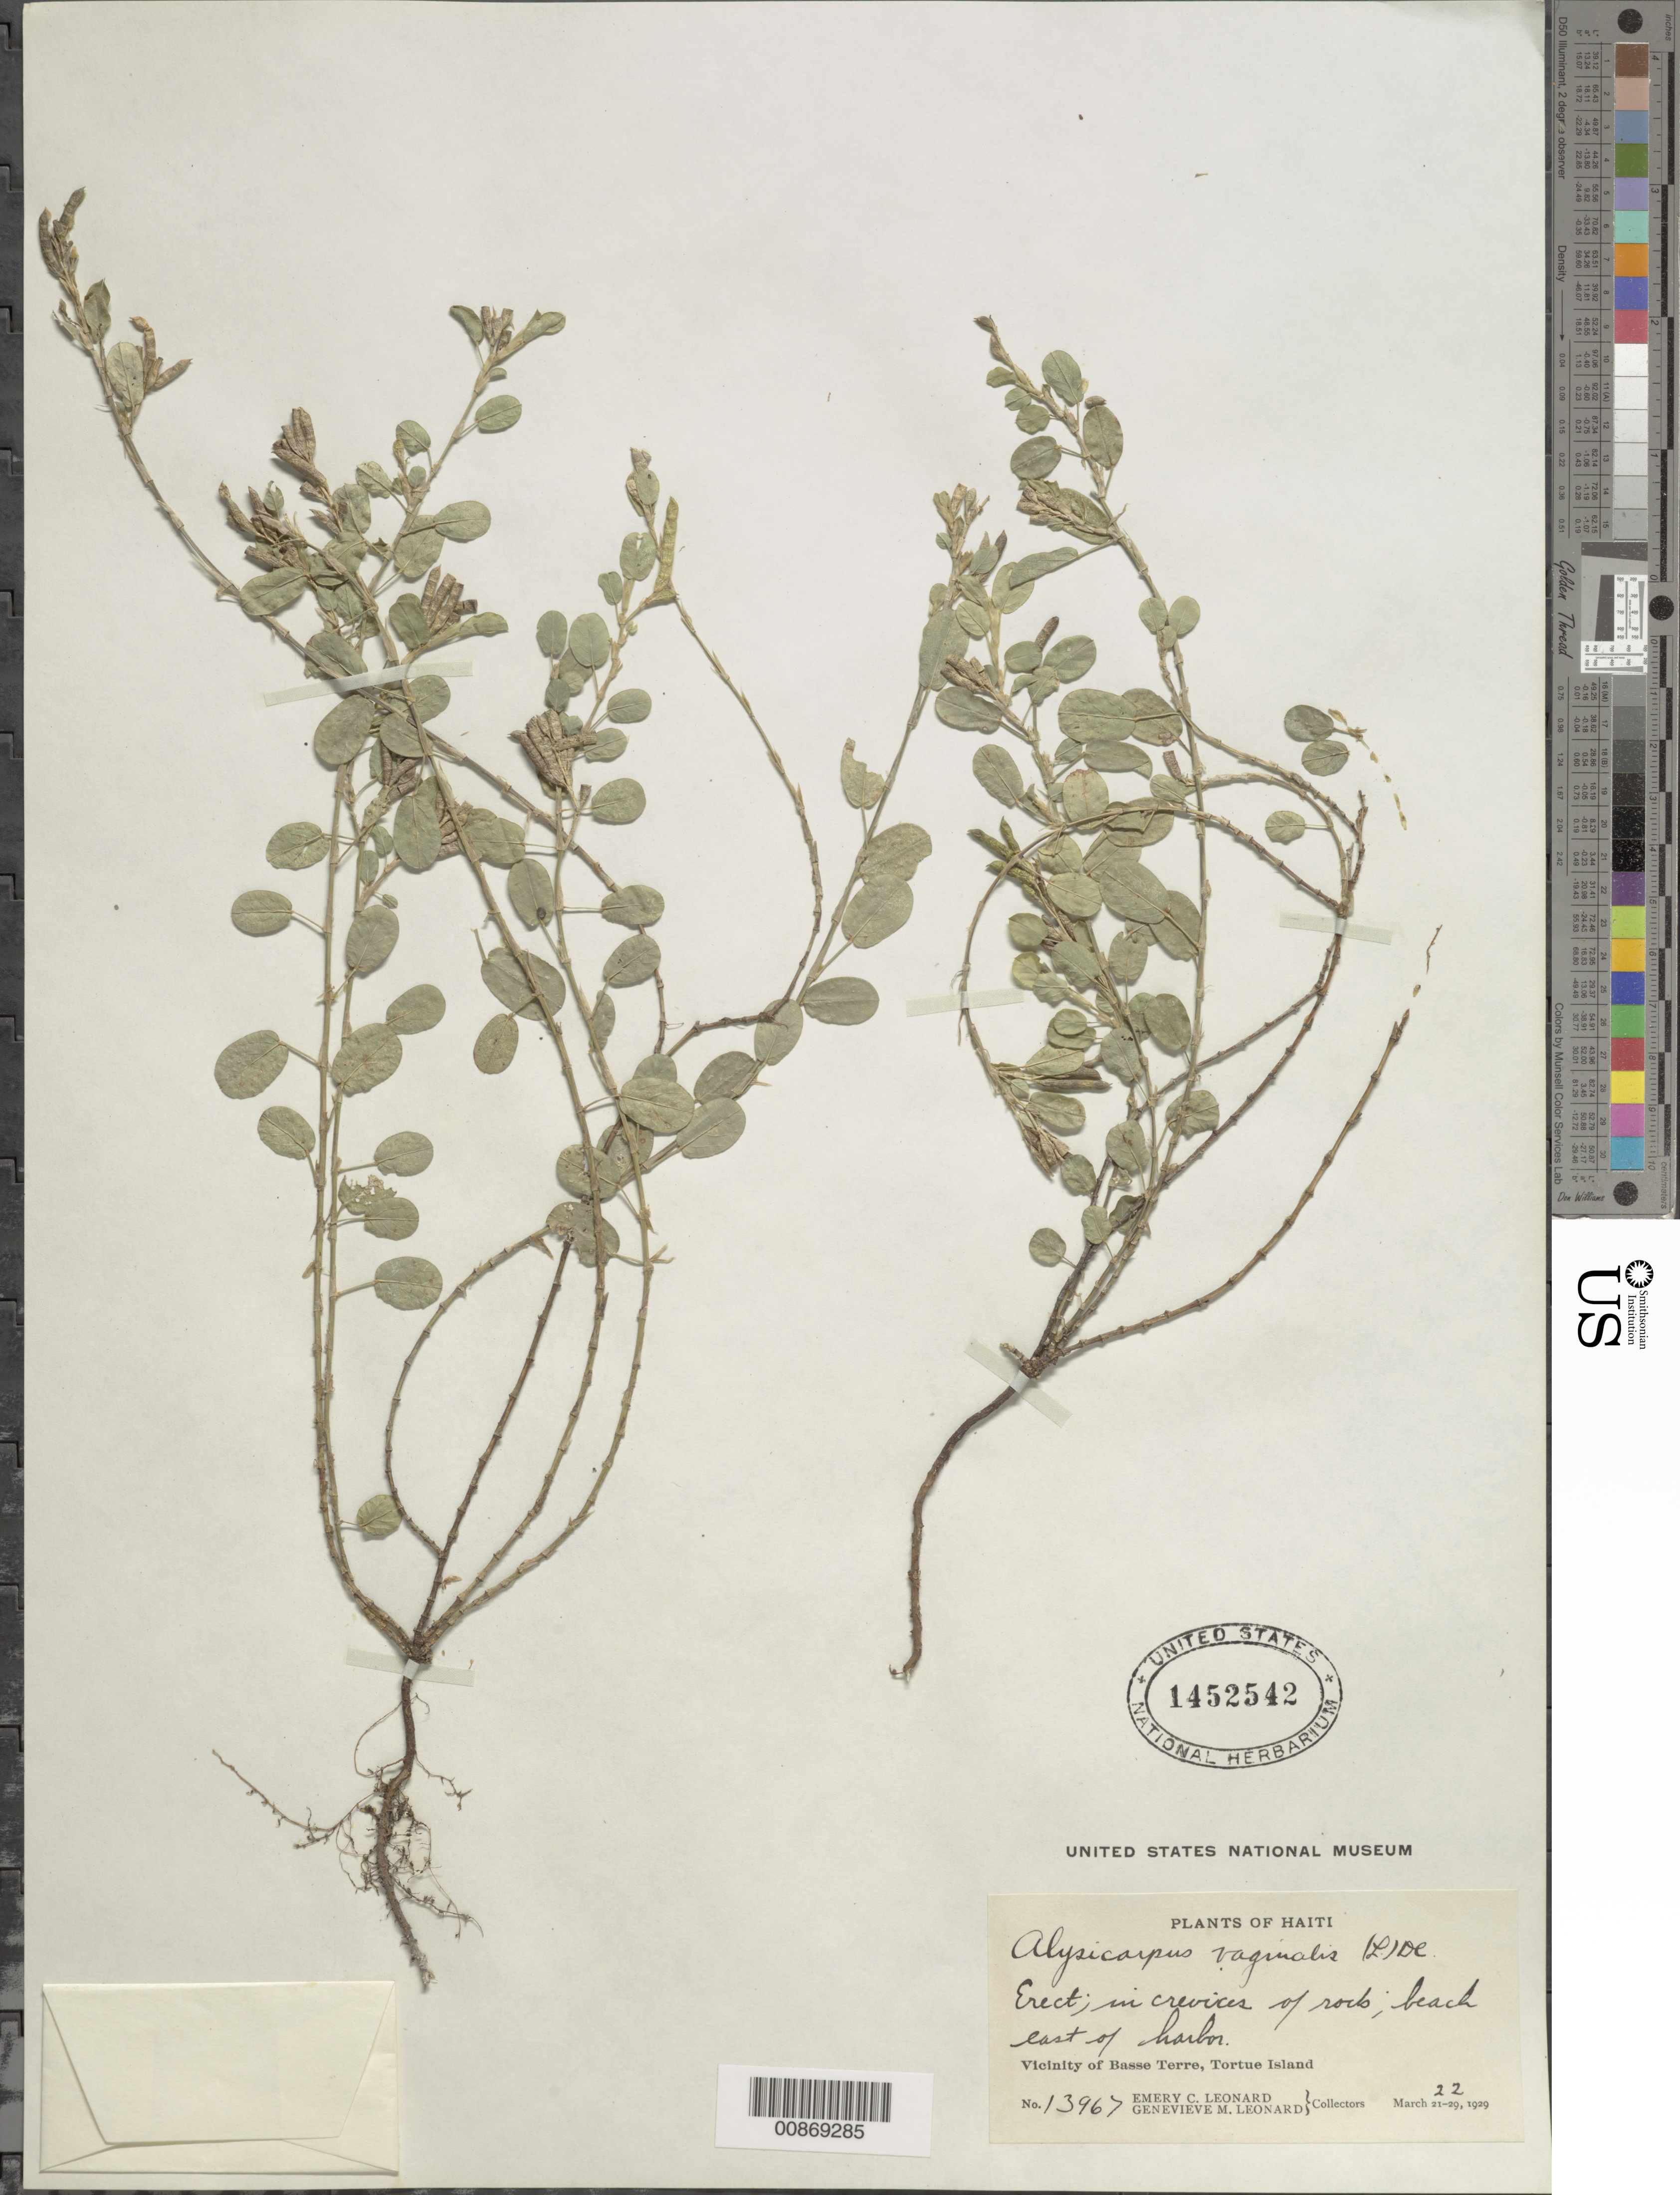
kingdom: Plantae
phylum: Tracheophyta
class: Magnoliopsida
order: Fabales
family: Fabaceae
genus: Alysicarpus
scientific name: Alysicarpus vaginalis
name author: (L.) DC.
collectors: E. C. Leonard & G. M. Leonard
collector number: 13967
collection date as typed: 22 Mar 1929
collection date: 1929-03-22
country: Haiti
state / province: Nord-Óuest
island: Île de la Tortue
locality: Vicinity of Basse Terre, Tortue Island. Beach east of harbor.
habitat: In crevices of rocks.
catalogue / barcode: US 1452542